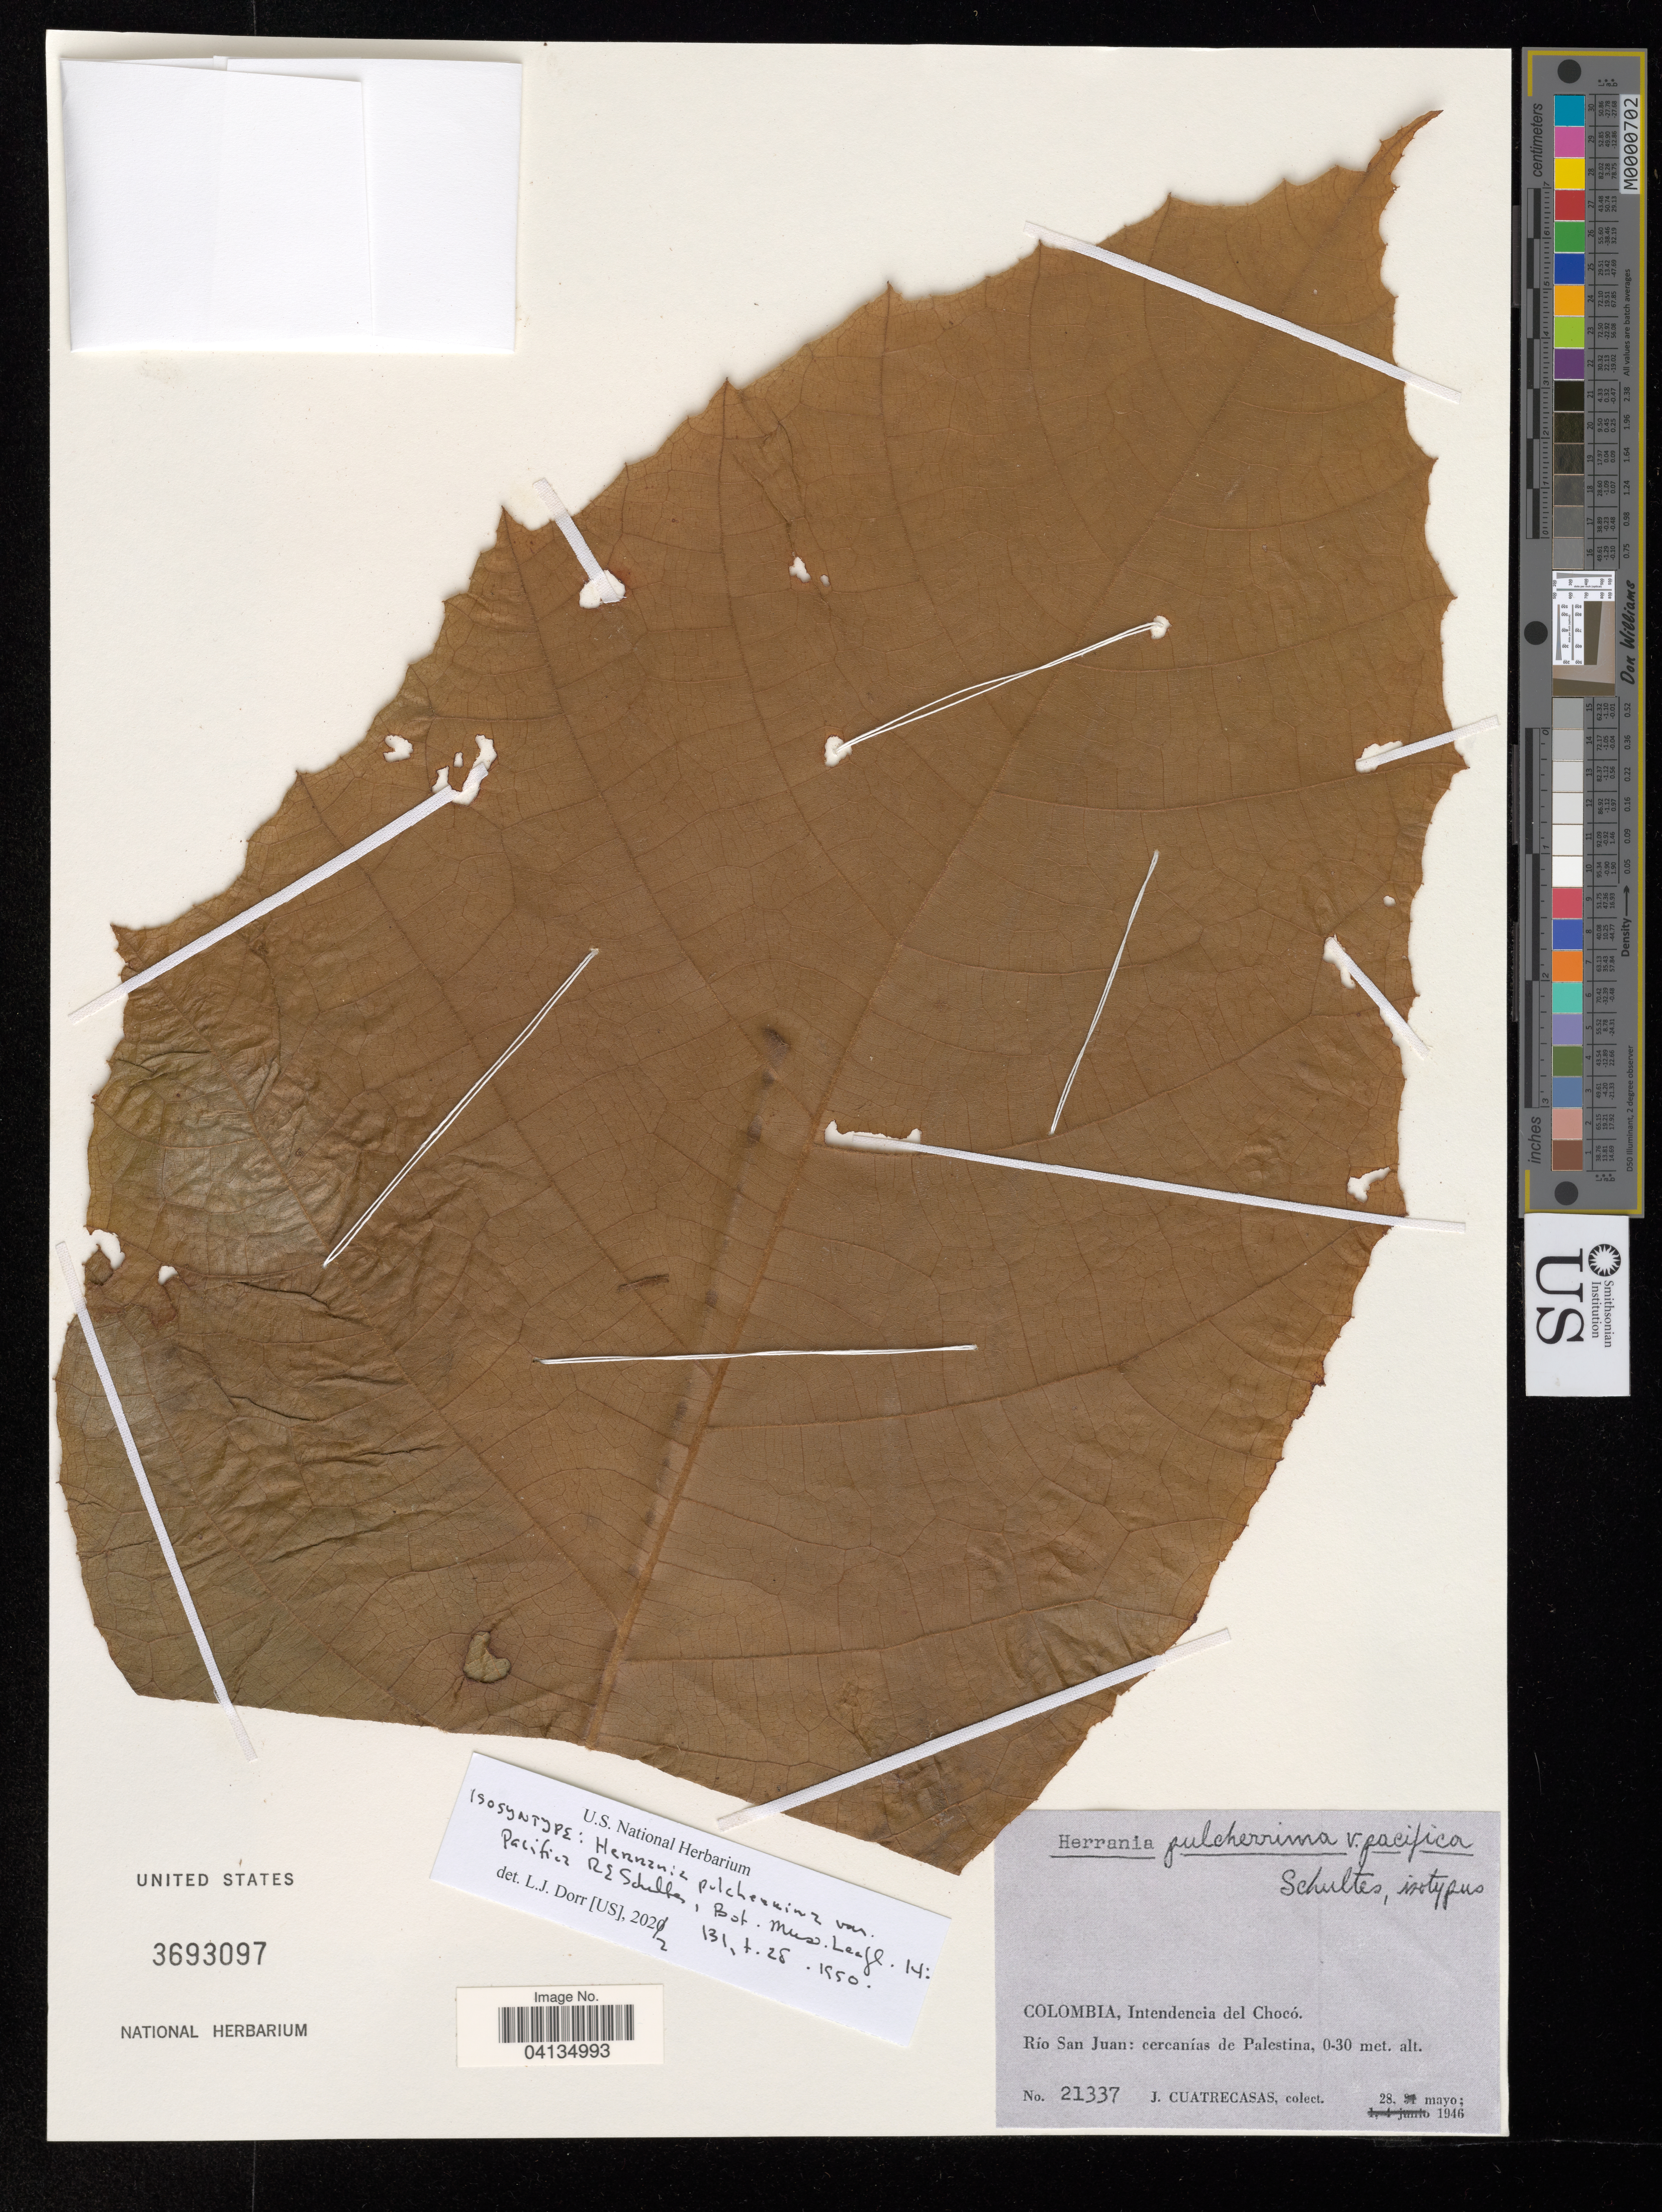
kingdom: Plantae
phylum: Tracheophyta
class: Magnoliopsida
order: Malvales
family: Malvaceae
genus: Herrania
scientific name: Herrania pulcherrima var. pacifica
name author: R.E. Schult.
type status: Isosyntype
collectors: J. Cuatrecasas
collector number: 21337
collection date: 1946-05-28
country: Colombia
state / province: Chocó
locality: Intendencia del Chocó. Río San Juan: cercanías de Palestina.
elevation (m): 0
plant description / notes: det. L. J. Dorr [US] 2022. Accession No.: 04134993.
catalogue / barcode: US 3693097